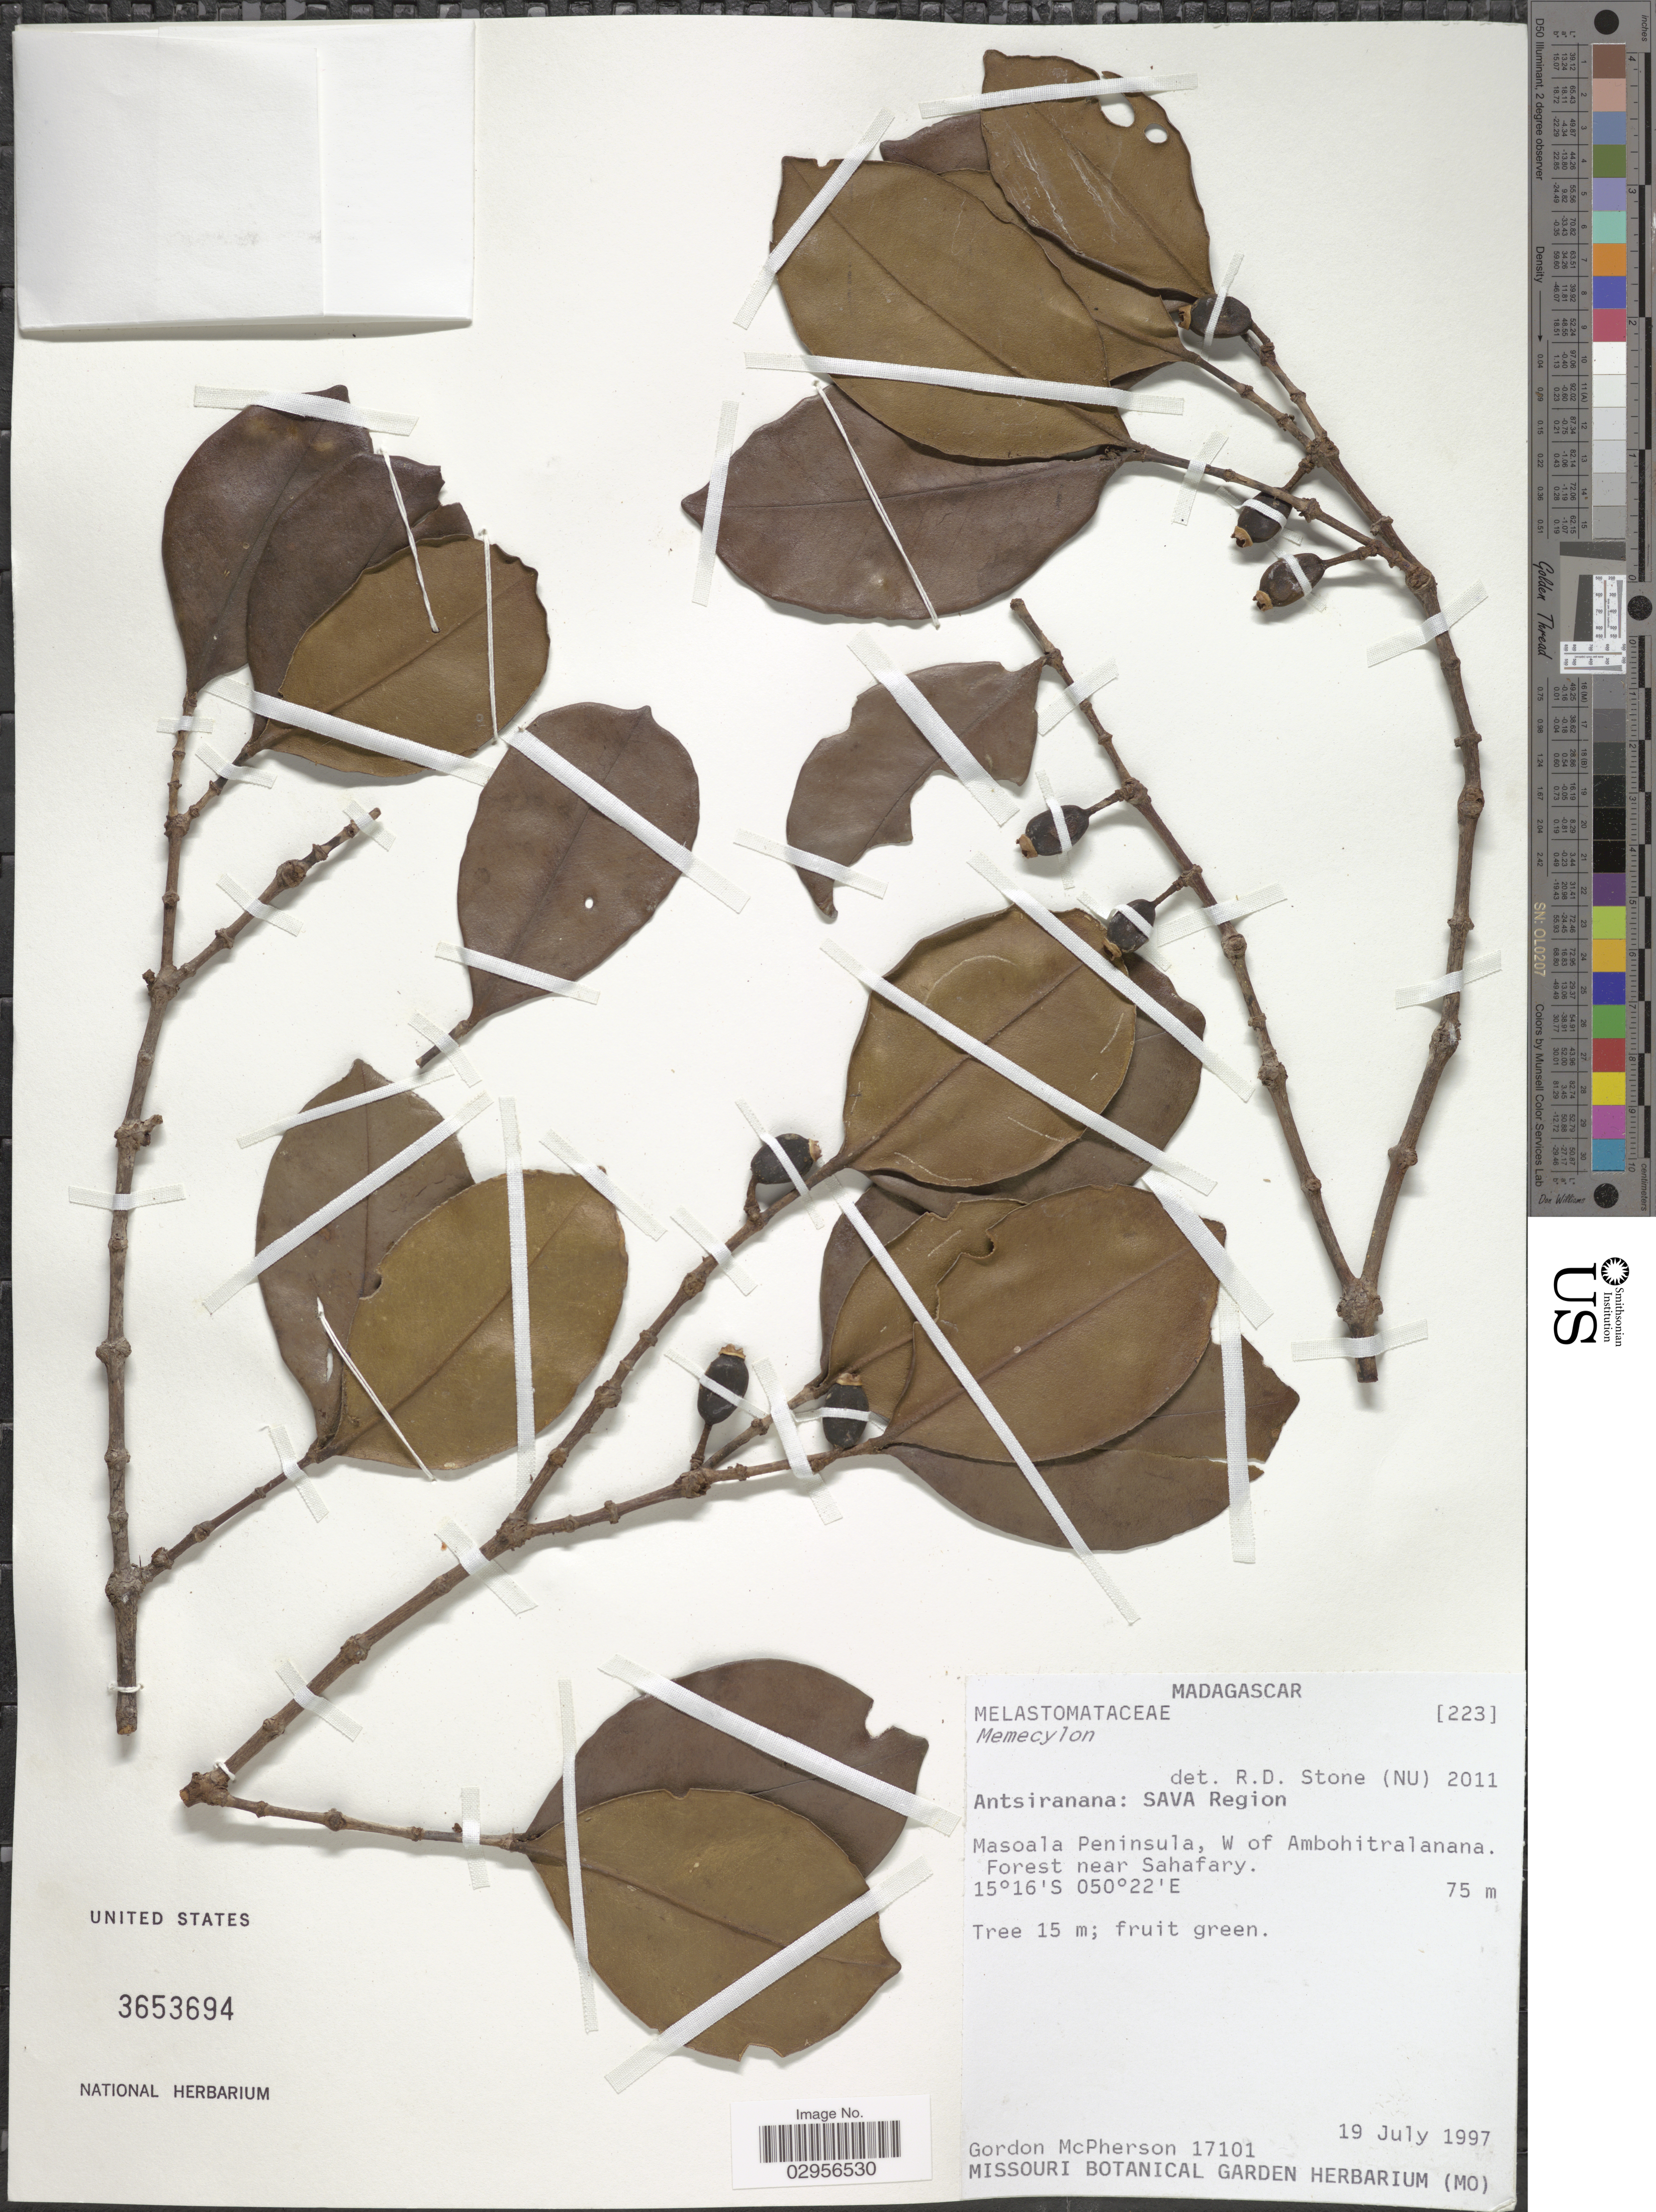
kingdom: Plantae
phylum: Tracheophyta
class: Magnoliopsida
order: Myrtales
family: Melastomataceae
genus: Memecylon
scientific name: Memecylon sp.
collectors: G. D. McPherson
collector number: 17101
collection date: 1997-07-19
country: Madagascar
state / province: Sava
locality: Sava Region, Masoala Peninsula, W of Ambohitralanana. Forest near Sahafary.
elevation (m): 75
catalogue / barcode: US 3653694